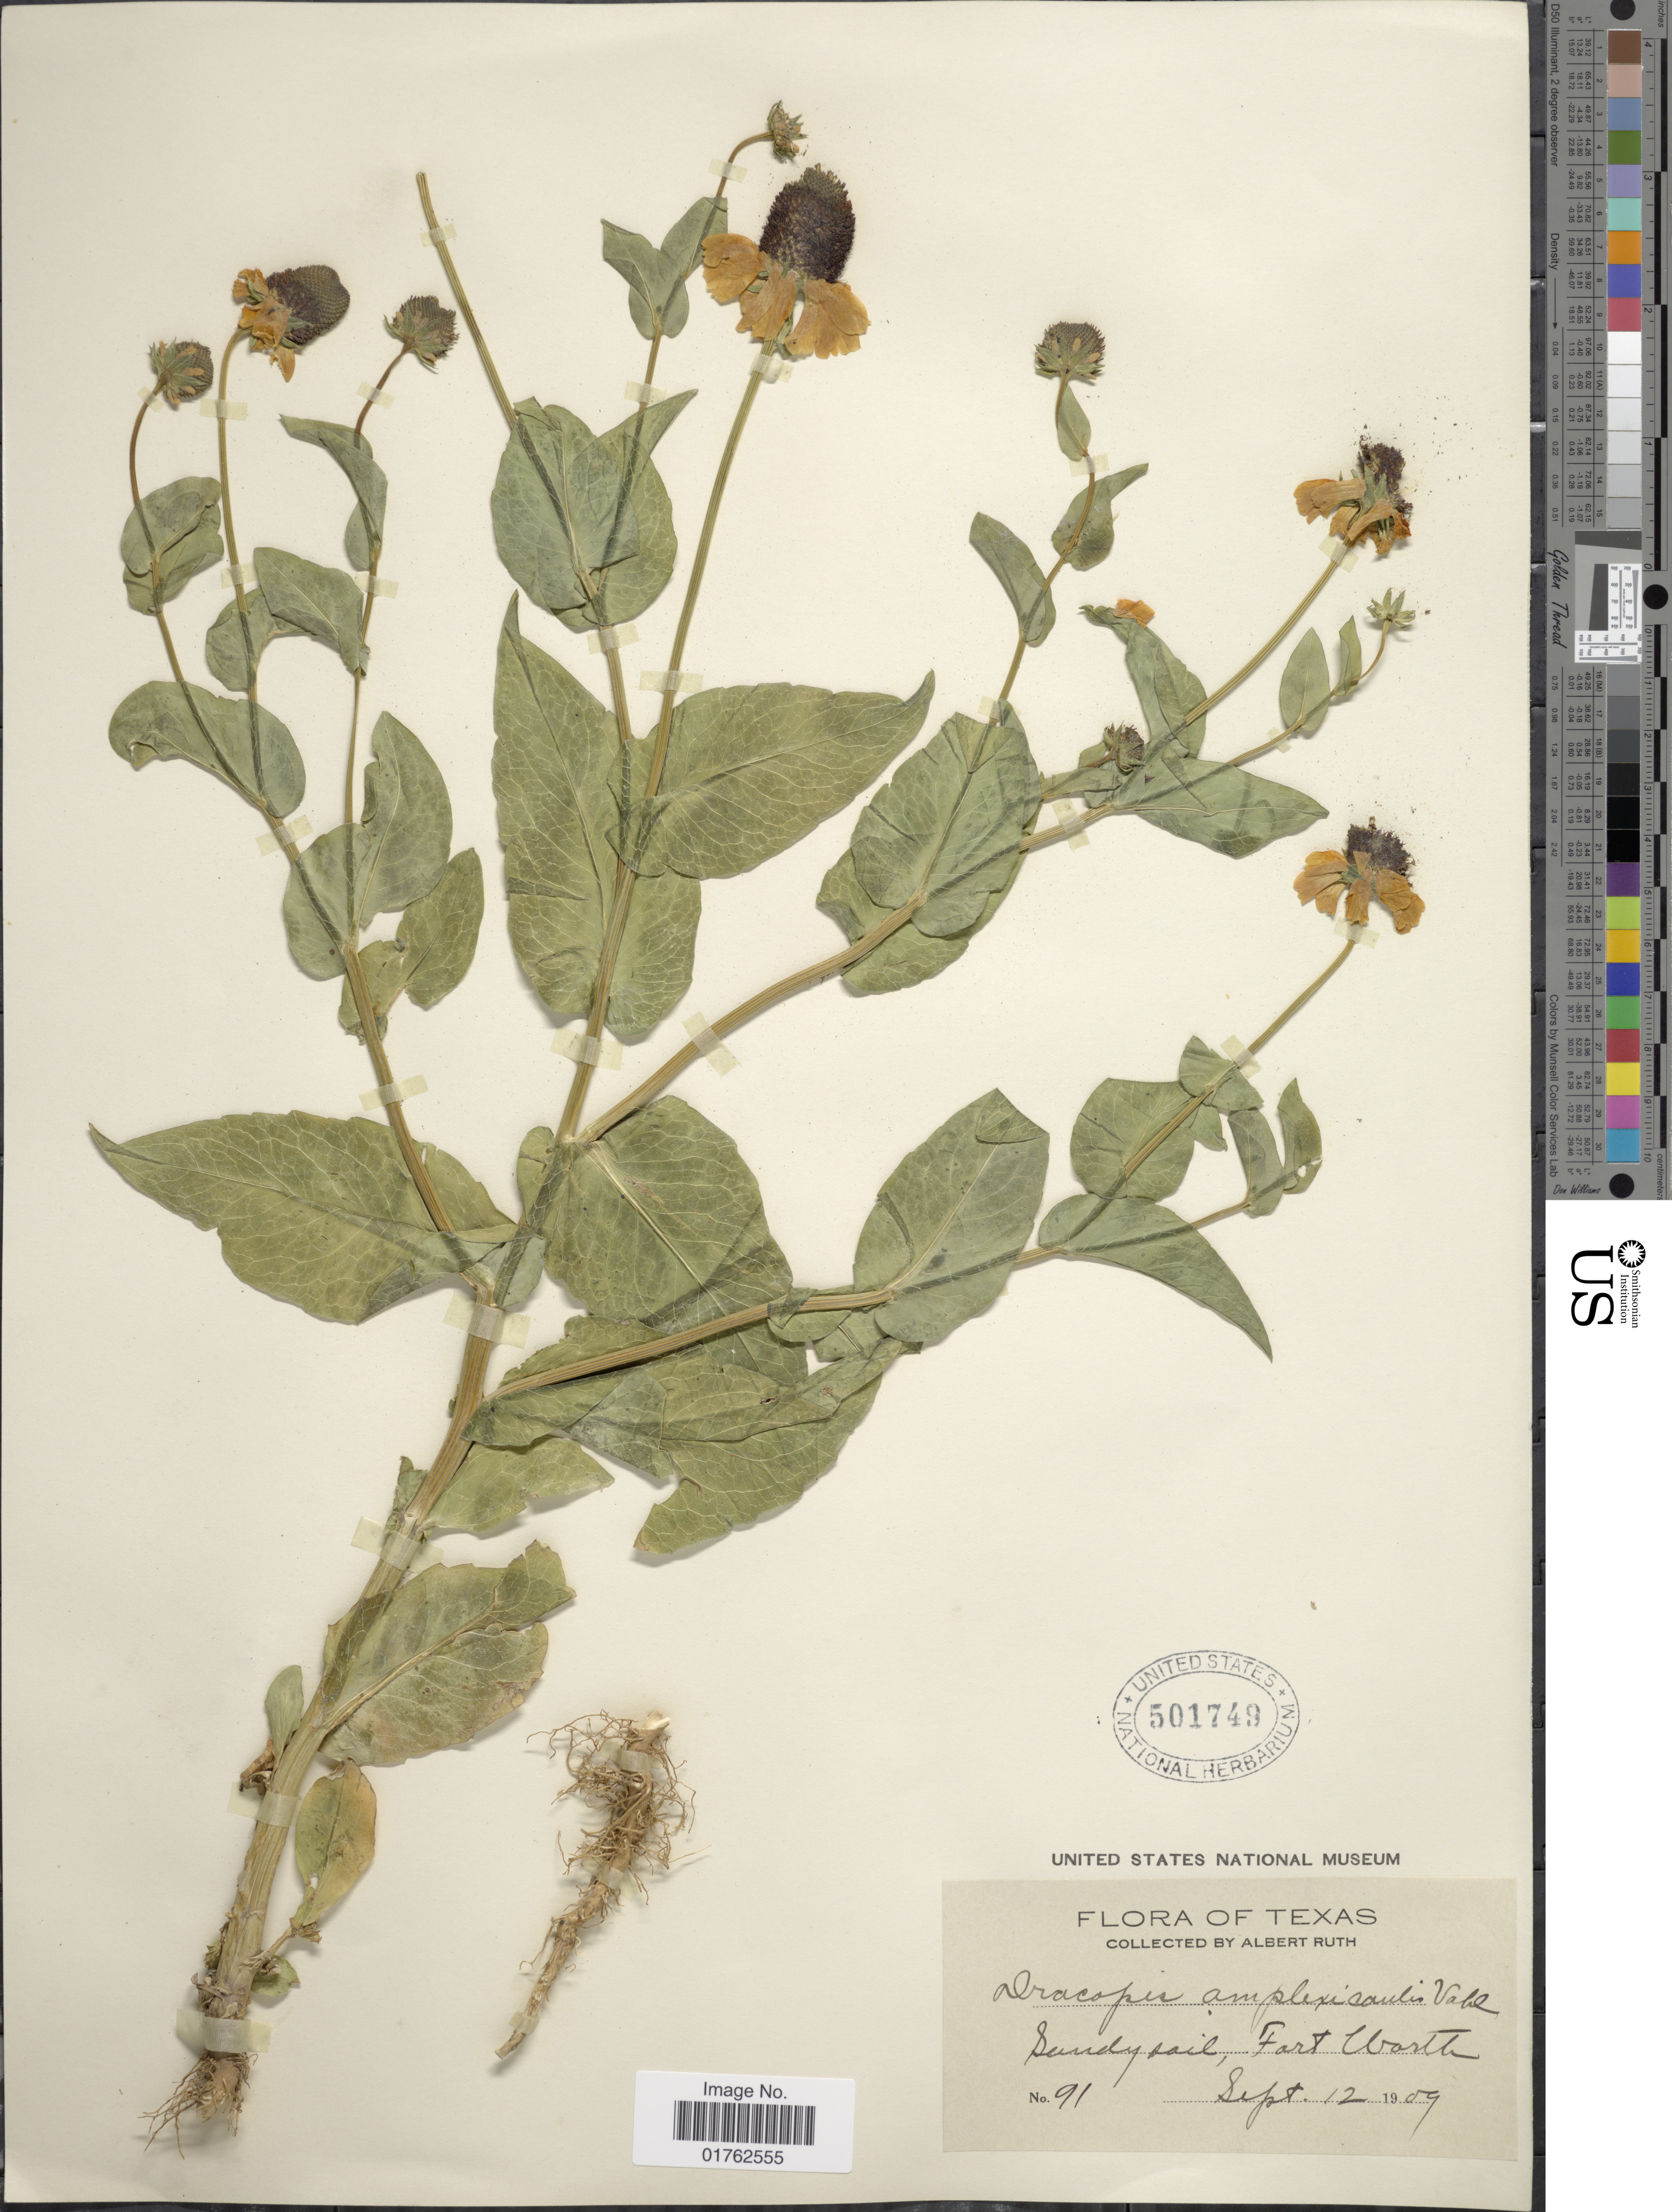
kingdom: Plantae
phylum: Tracheophyta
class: Magnoliopsida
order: Asterales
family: Asteraceae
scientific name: Dracopis amplexicaulis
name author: (Vahl) Cass.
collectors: A. Ruth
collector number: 91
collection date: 1909-09-12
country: United States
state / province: Texas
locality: Fort Worth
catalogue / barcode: US 501749